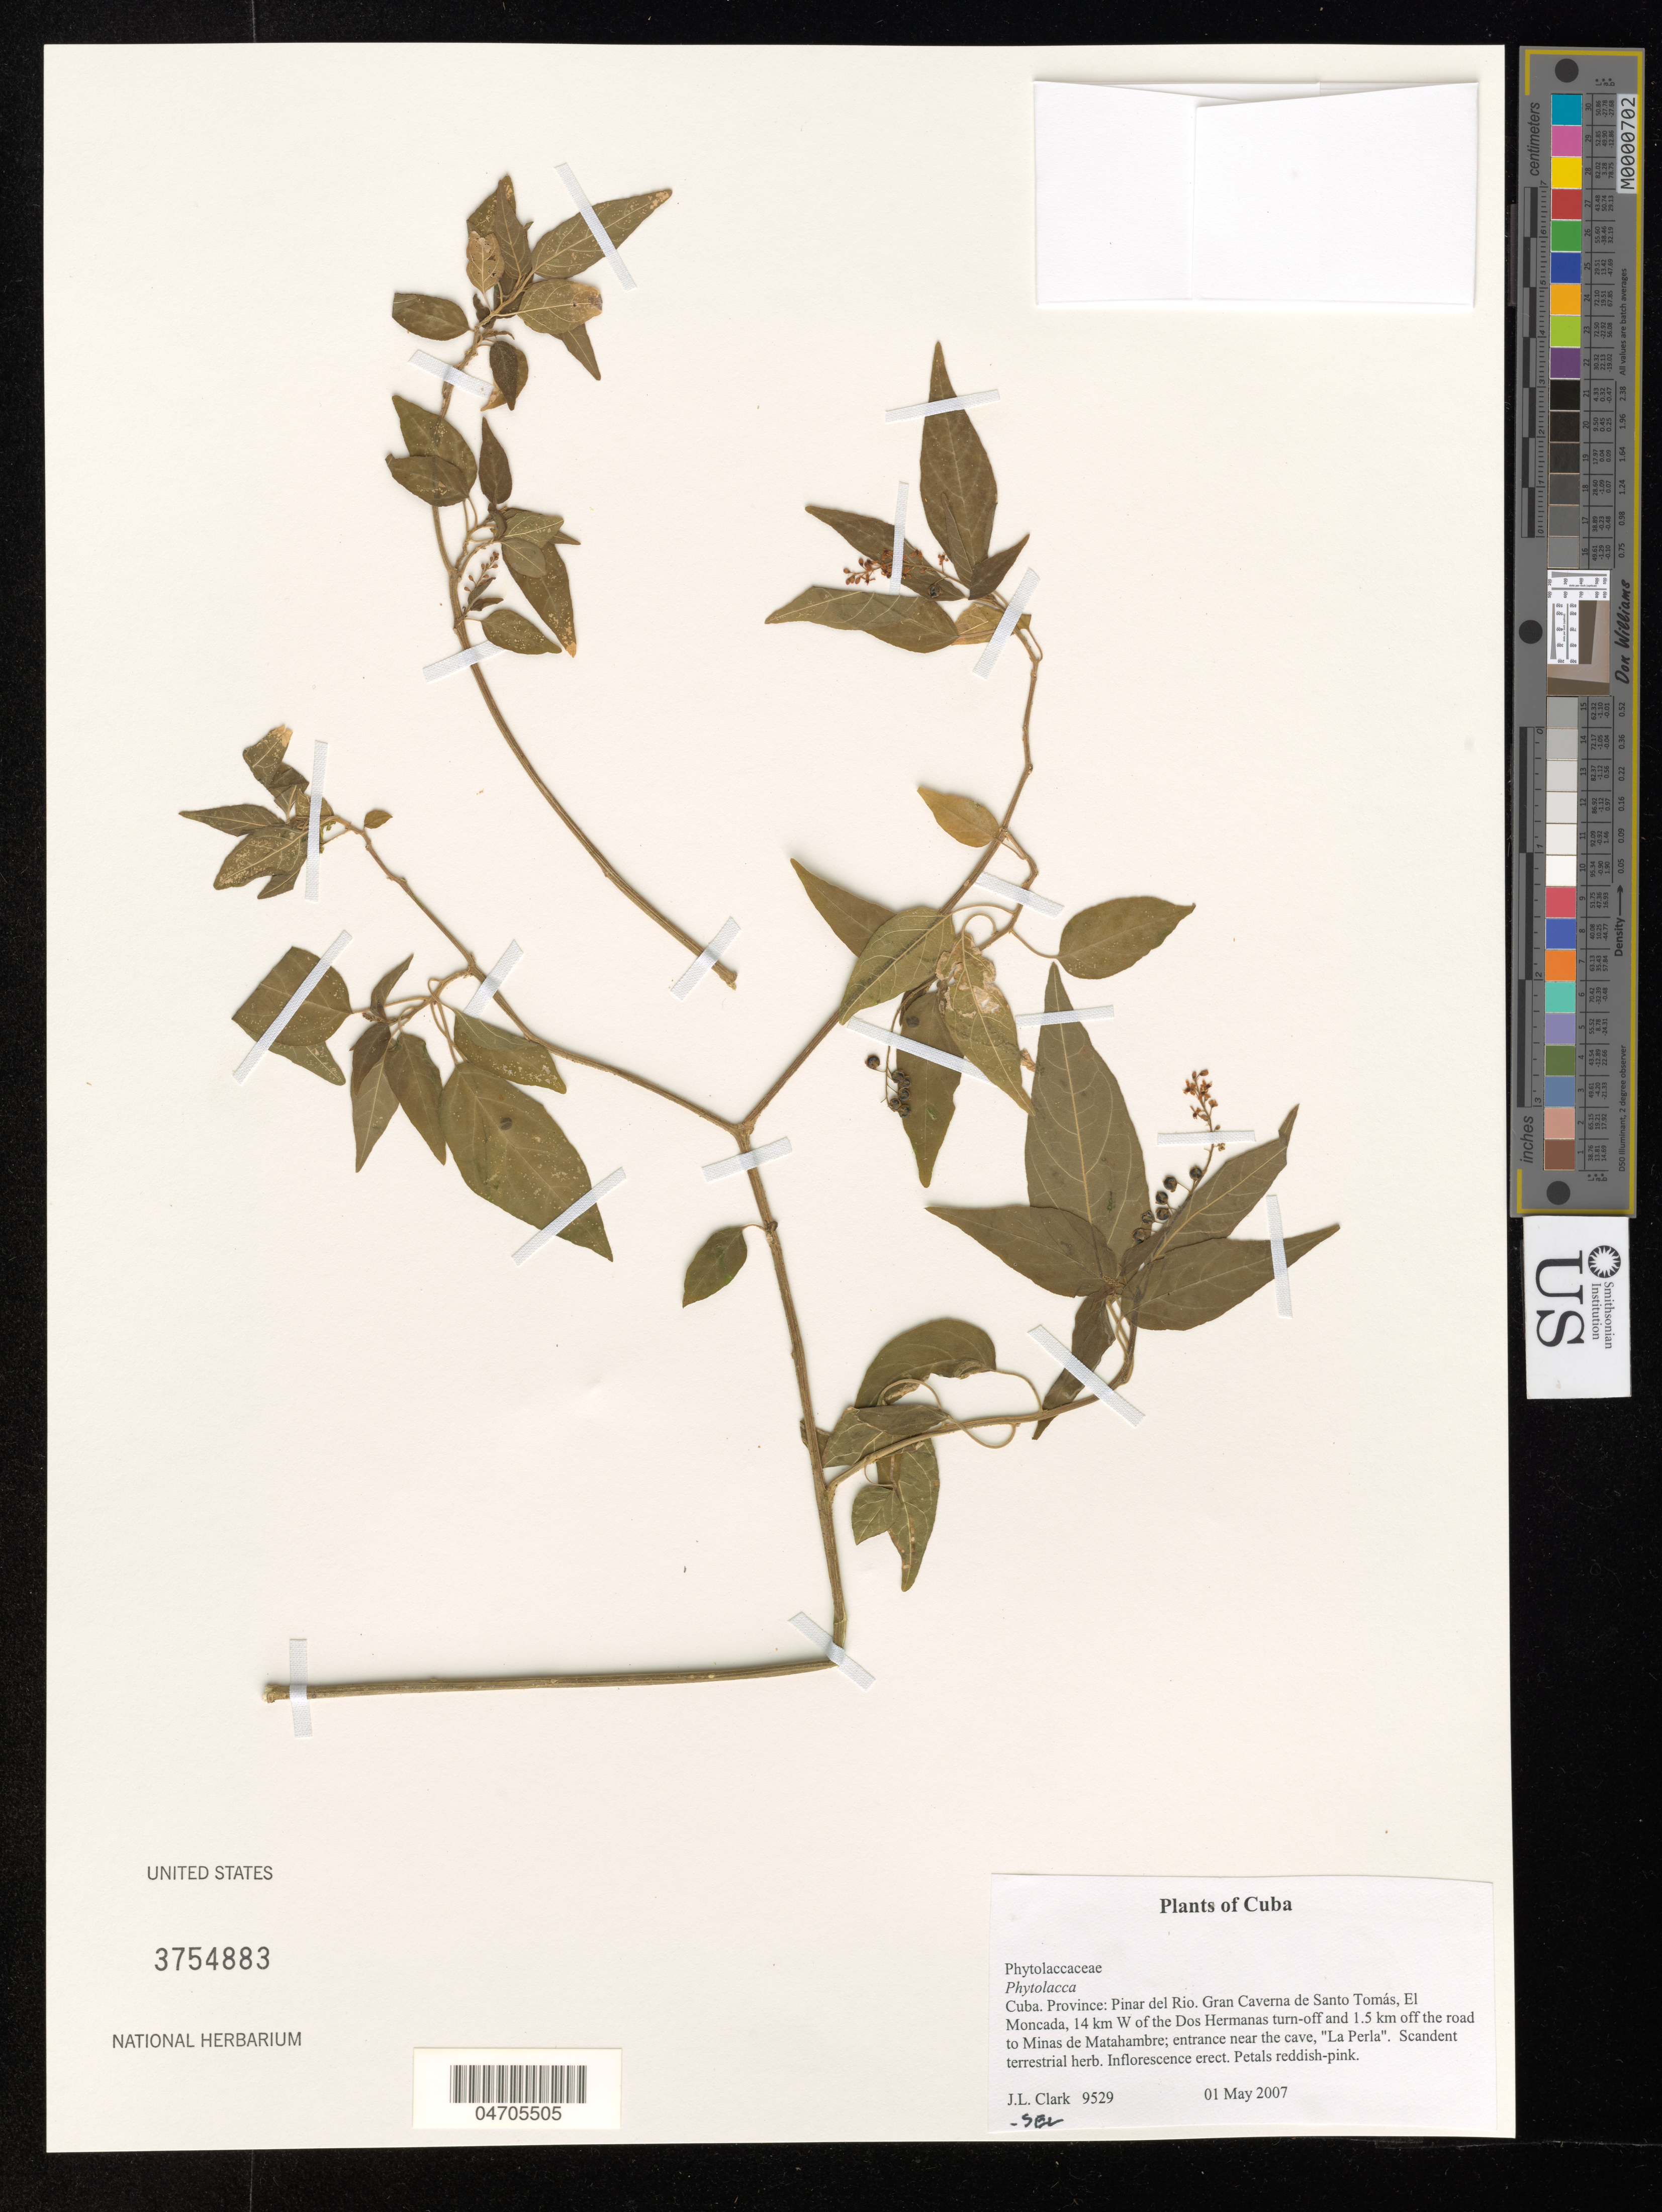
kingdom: Plantae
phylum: Tracheophyta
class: Magnoliopsida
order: Caryophyllales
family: Phytolaccaceae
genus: Phytolacca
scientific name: Phytolacca sp.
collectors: J. L. Clark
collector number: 9529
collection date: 2007-05-01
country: Cuba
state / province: Pinar del Río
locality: Gran Caverna de Santo Tomás, El Moncada, 14 km W of the Dos Hermanas turn-off and 1.5 km off the road to Minas de Matahambre; entrance near the cave, "La Perva".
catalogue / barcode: US 3754883